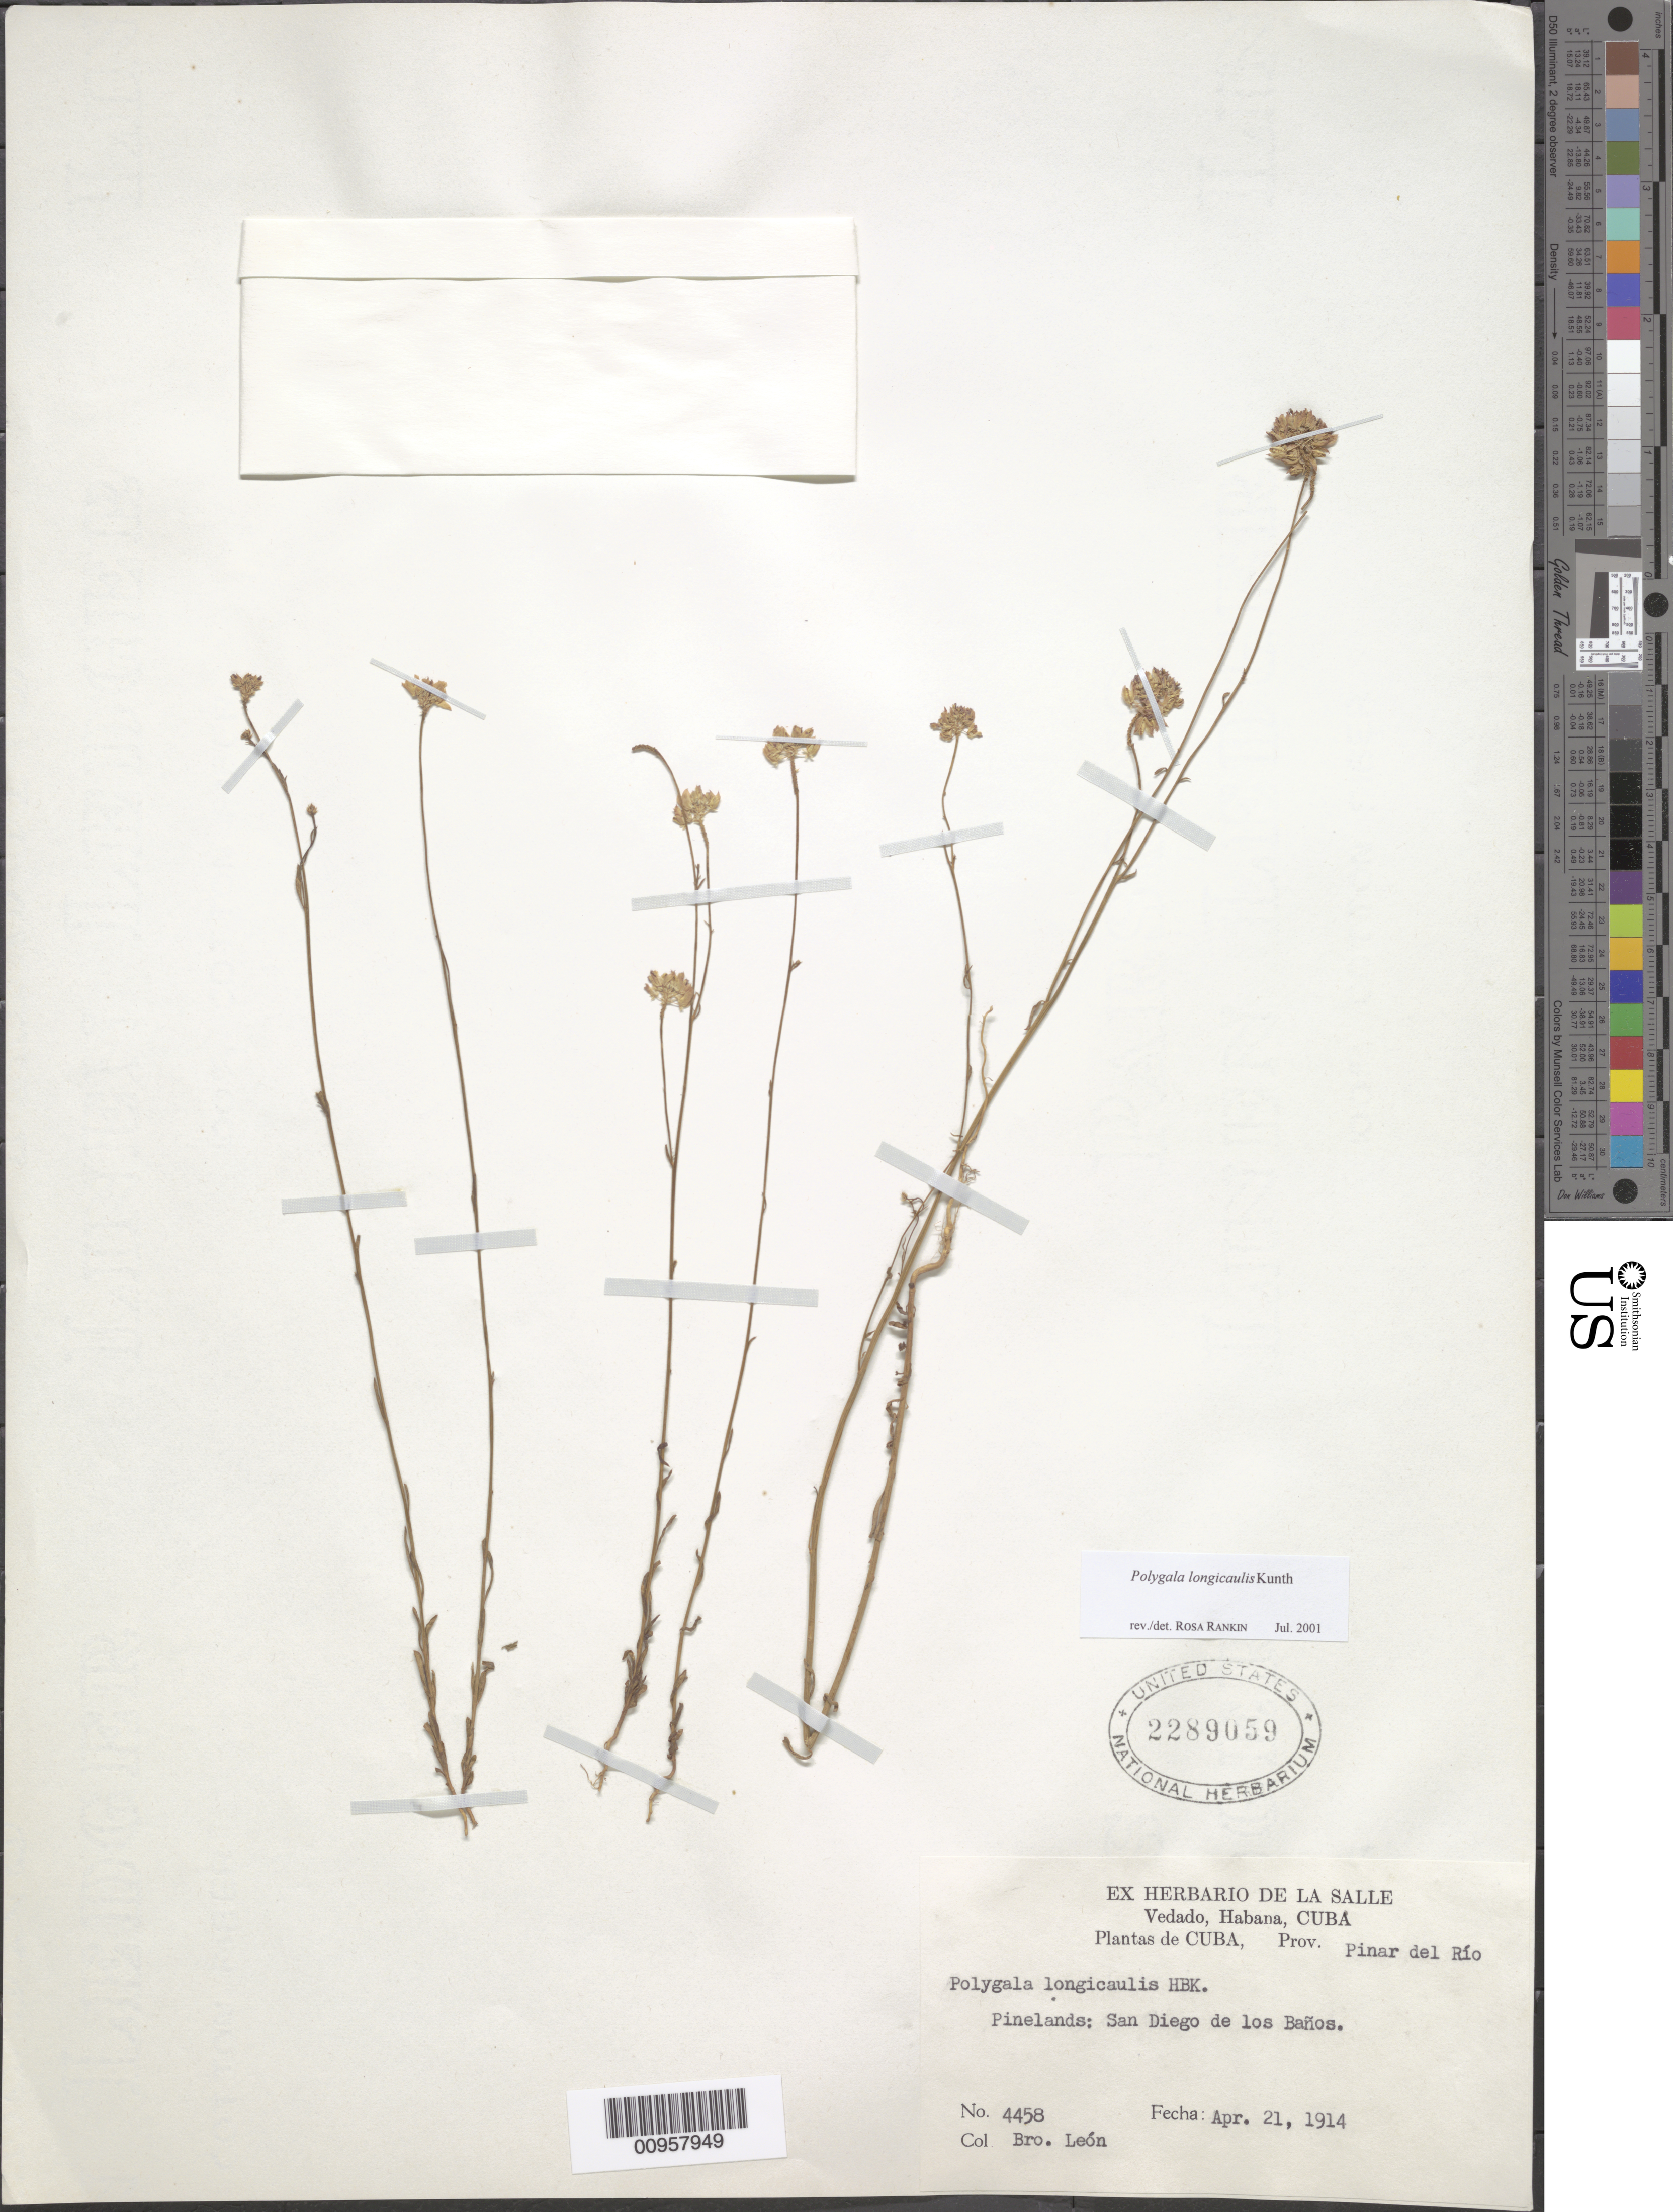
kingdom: Plantae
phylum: Tracheophyta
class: Magnoliopsida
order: Fabales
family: Polygalaceae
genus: Polygala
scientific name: Polygala longicaulis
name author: Kunth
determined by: Rankin Rodriguez, Rosa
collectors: Bro. León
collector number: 4458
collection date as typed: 21 Apr 1914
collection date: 1914-04-21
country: Cuba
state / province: Pinar del Rio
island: Cuba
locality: San Diego de los Baños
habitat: Pinelands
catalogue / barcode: US 2289059